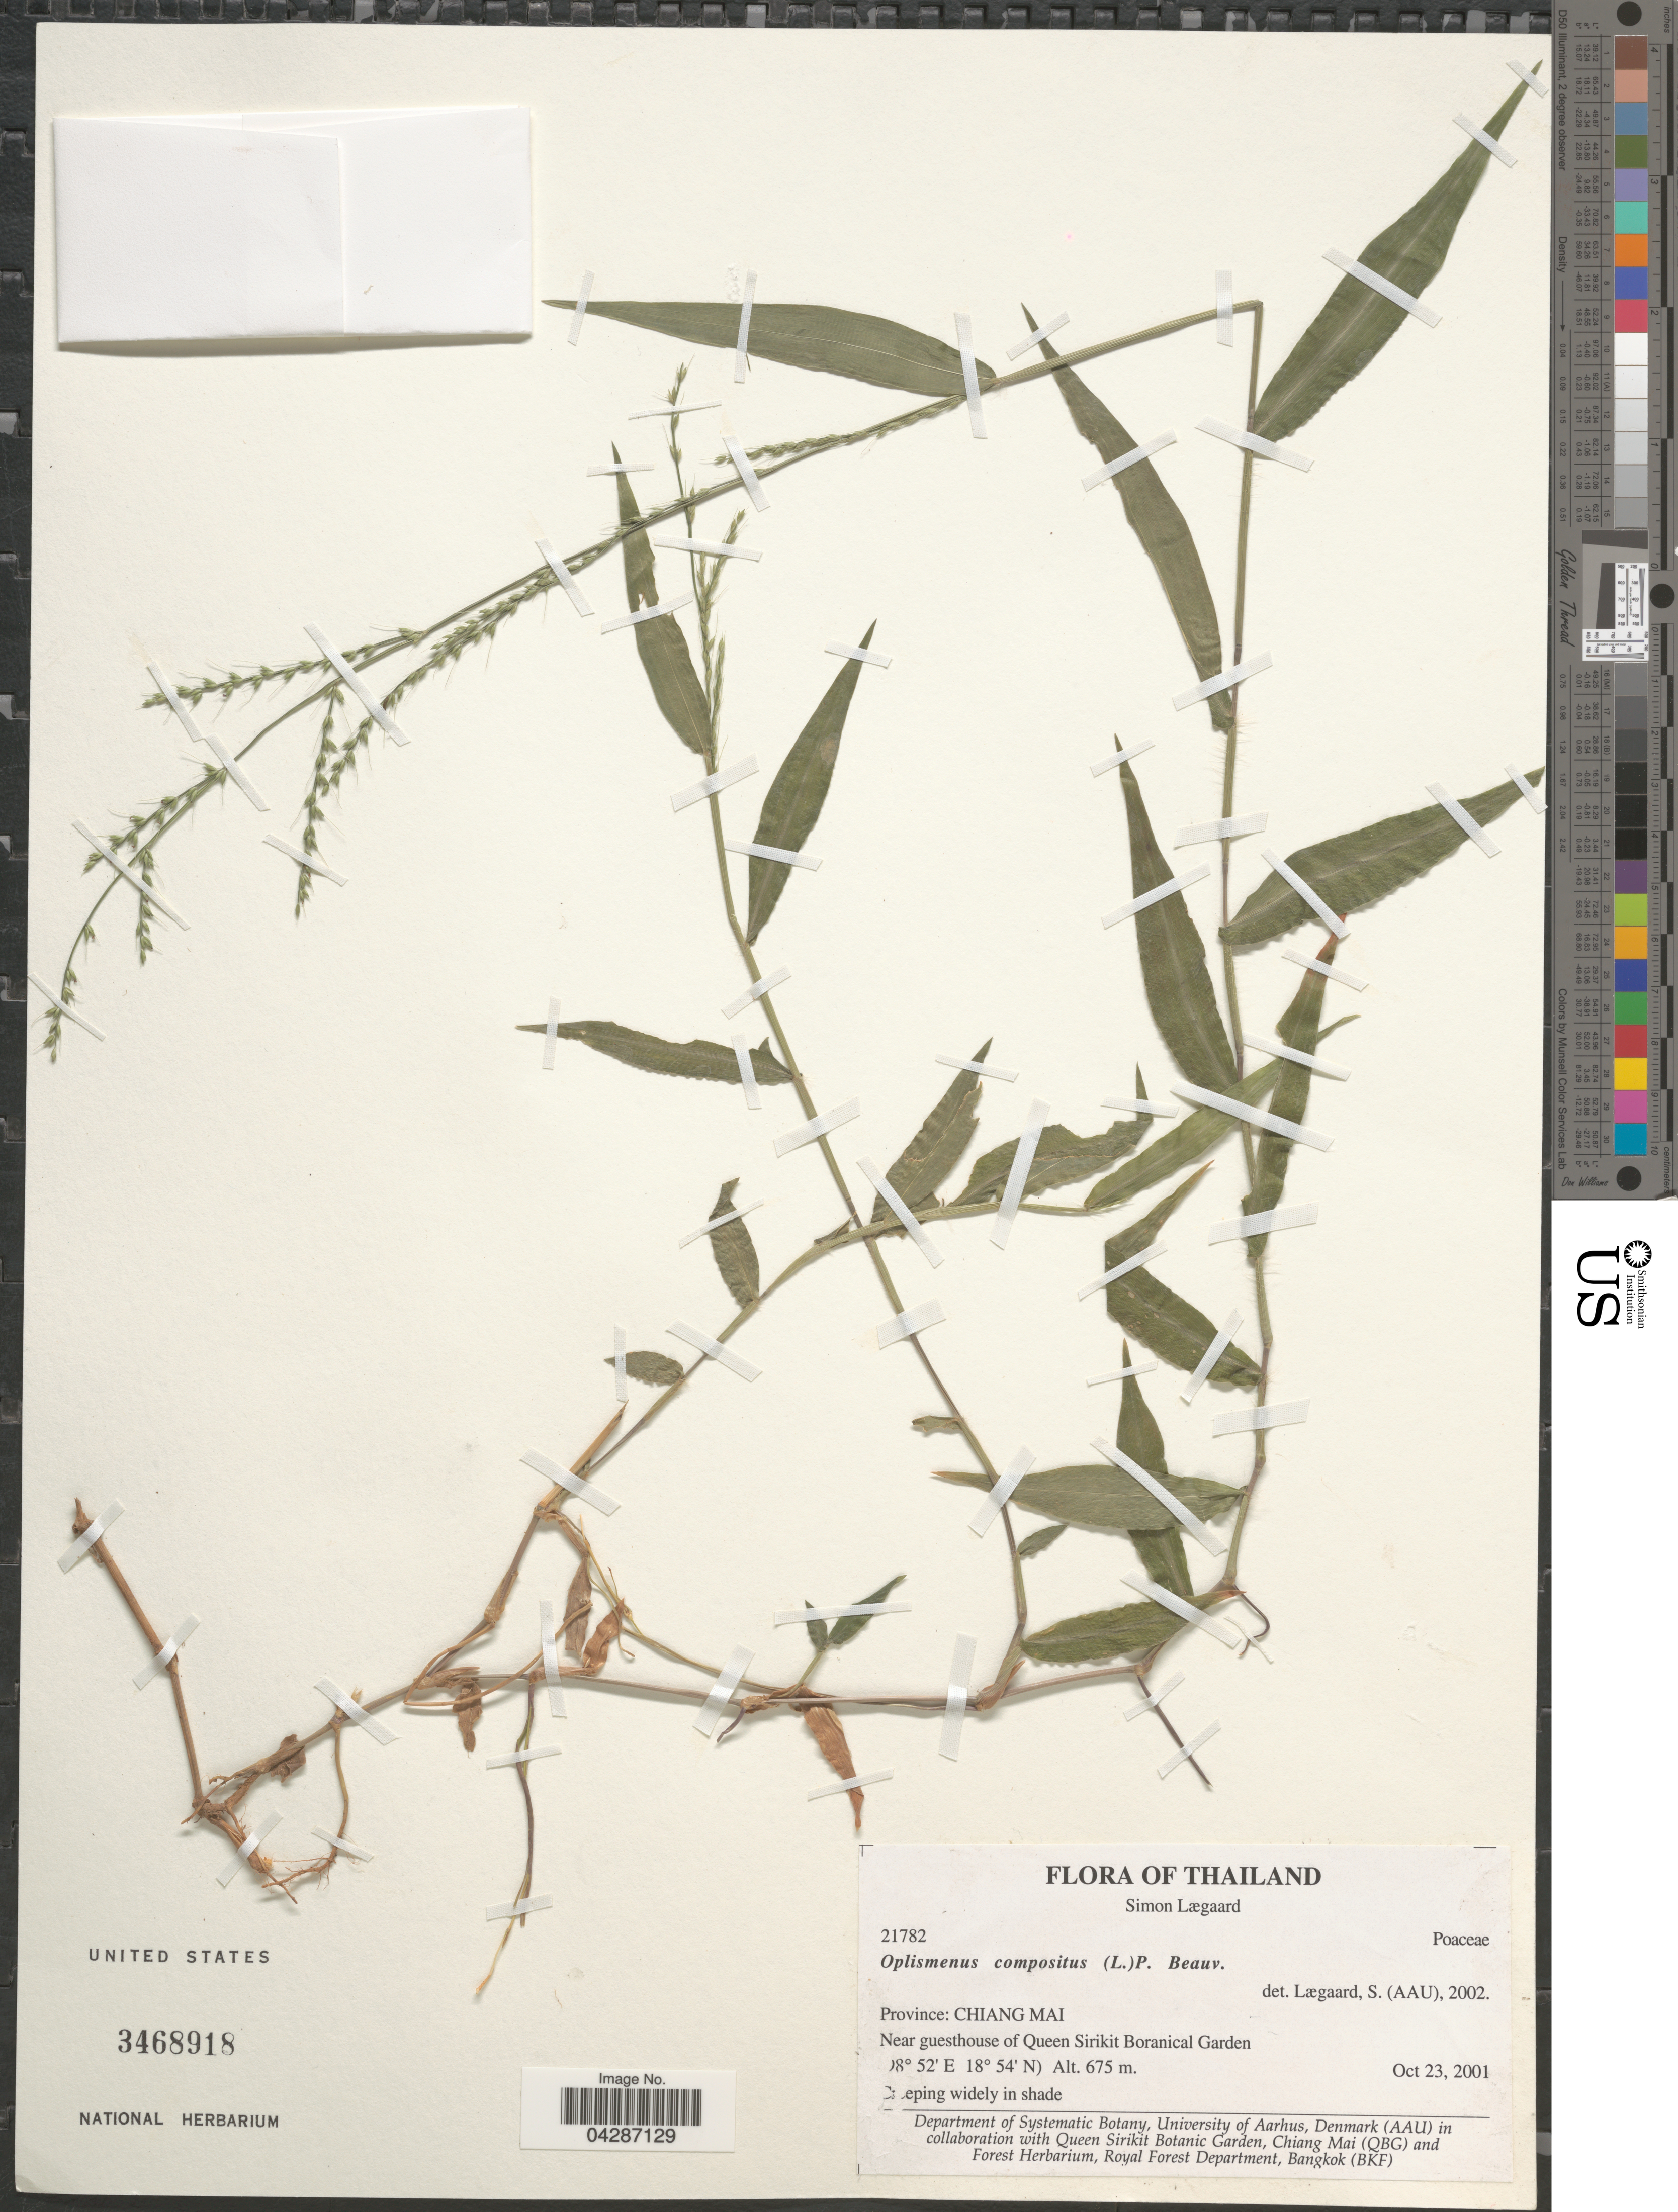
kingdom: Plantae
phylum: Tracheophyta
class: Liliopsida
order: Poales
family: Poaceae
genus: Oplismenus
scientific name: Oplismenus compositus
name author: (L.) P. Beauv.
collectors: S. Lægaard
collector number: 21782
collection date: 2001-10-23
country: Thailand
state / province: Chiang Mai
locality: Near guesthouse of Queen Sirikit Boranical Garden.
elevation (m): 675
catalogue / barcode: US 3468918